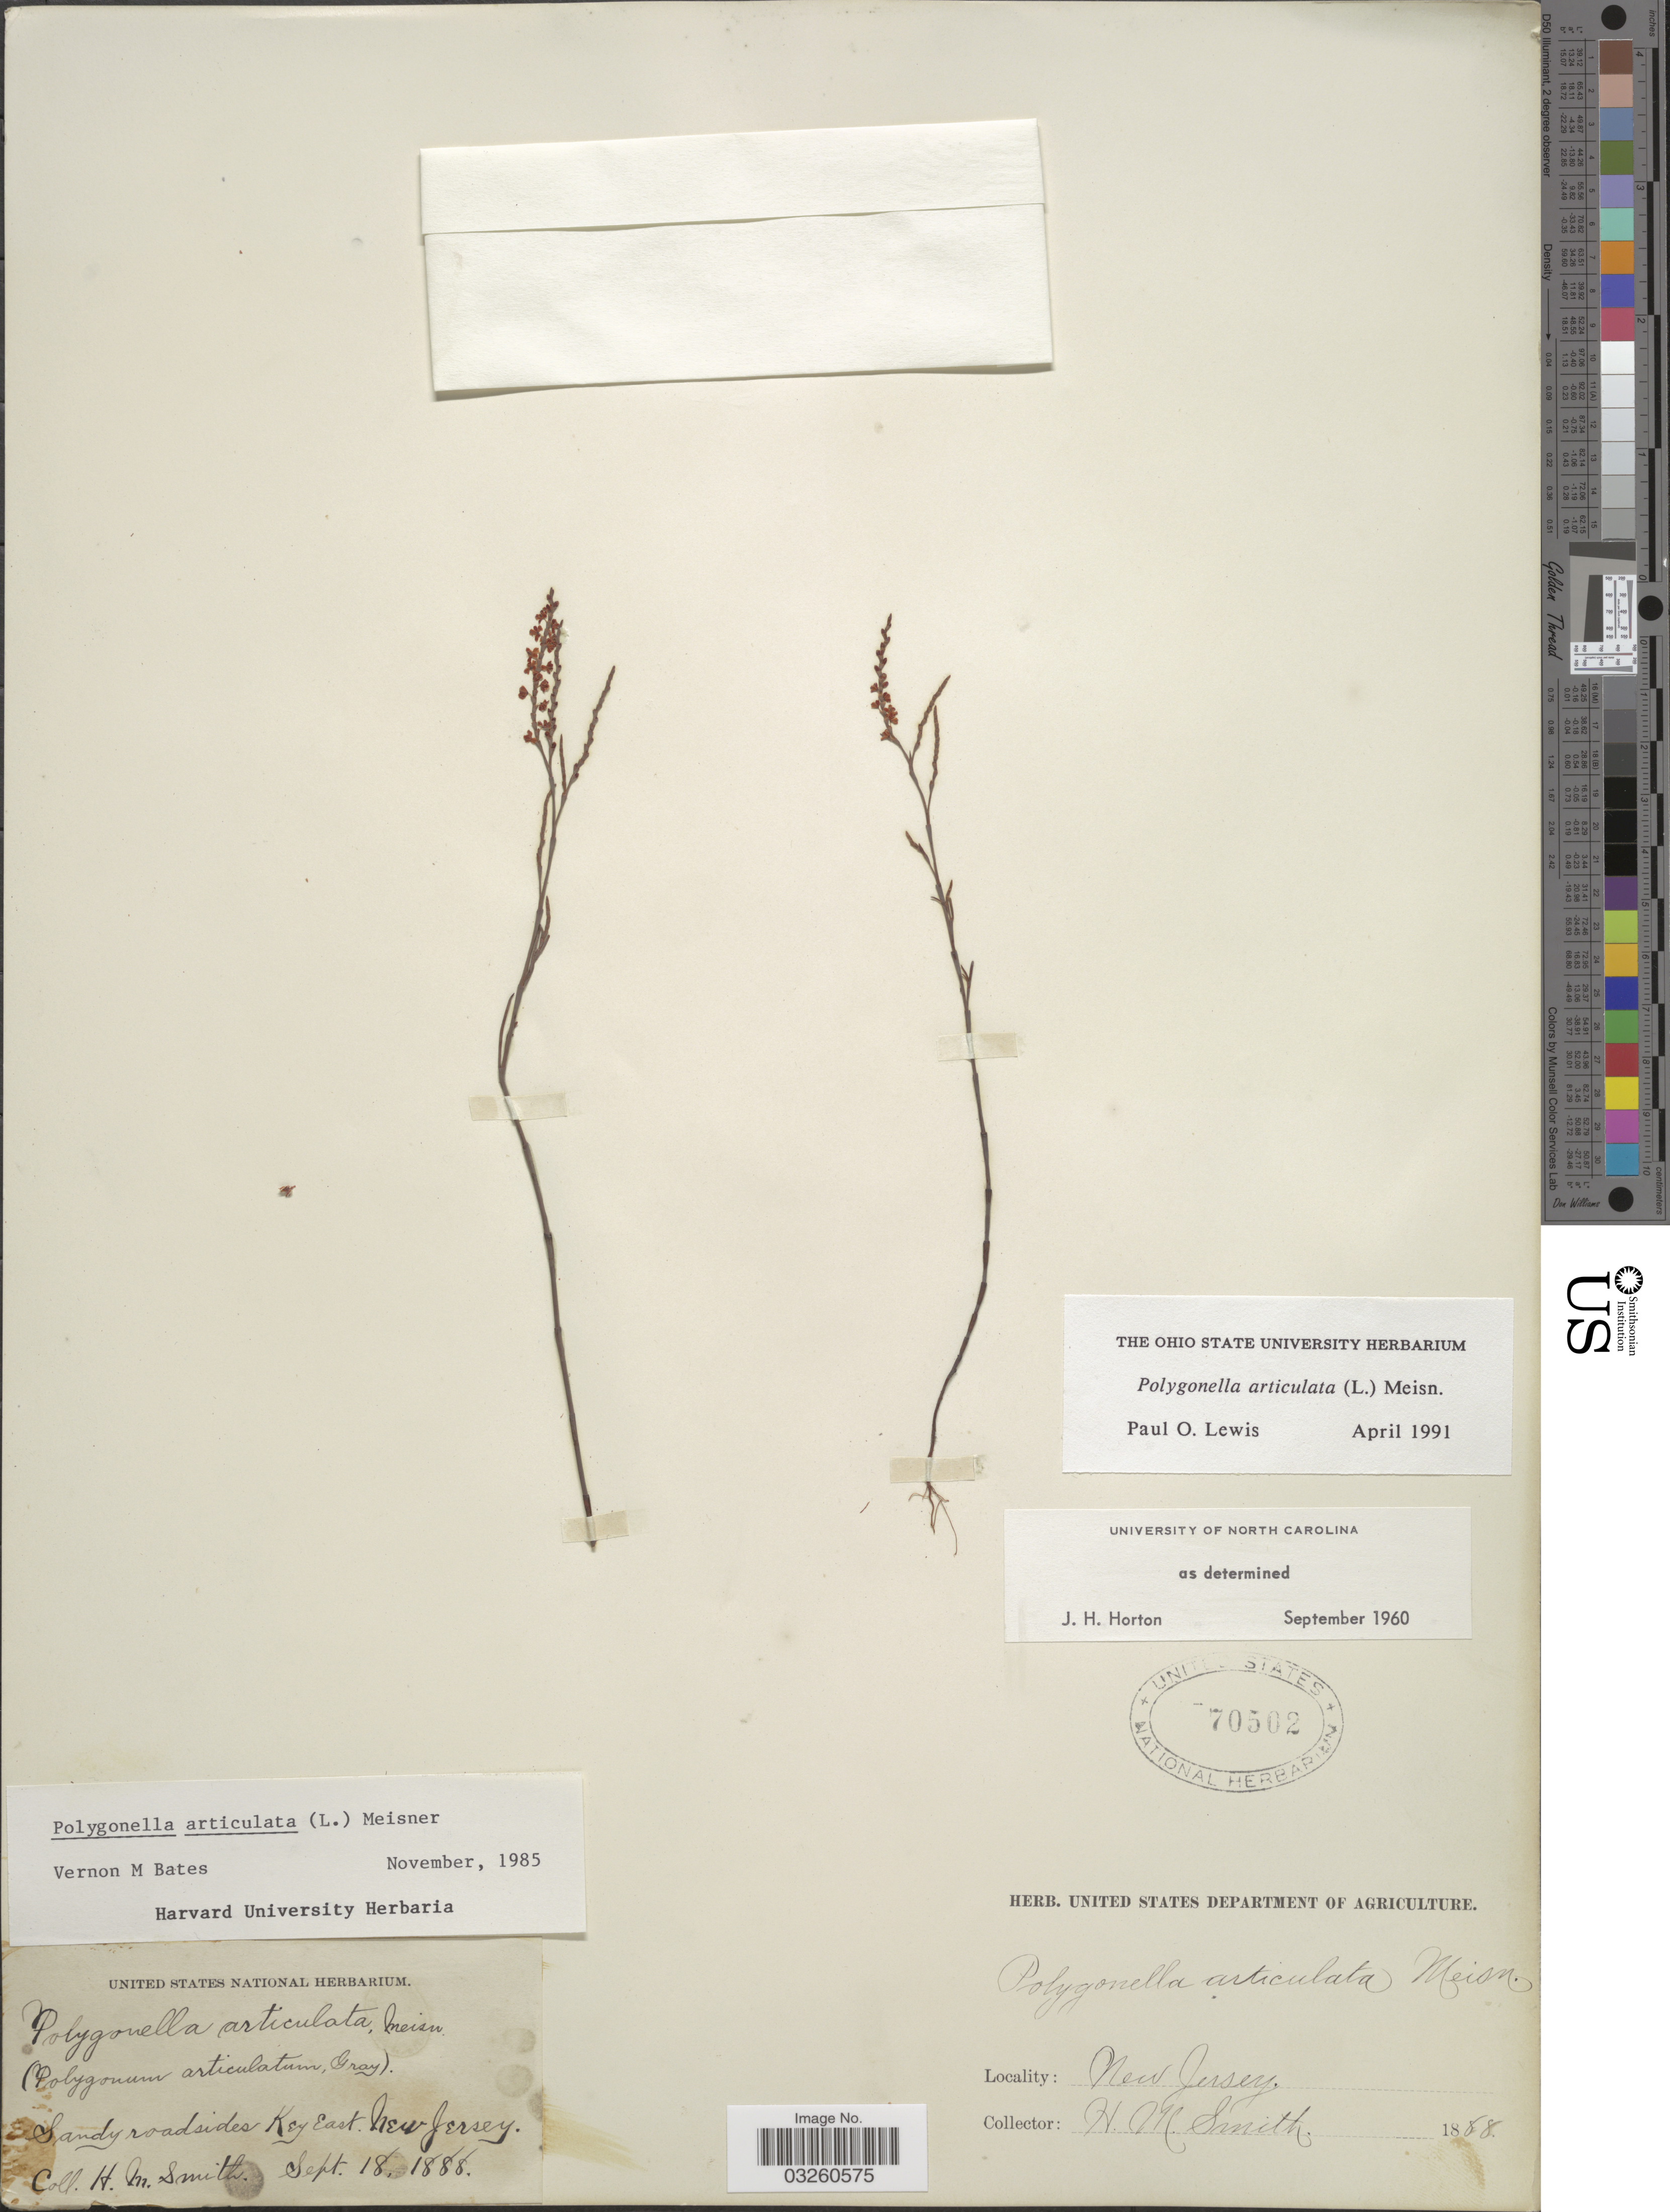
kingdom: Plantae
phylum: Tracheophyta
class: Magnoliopsida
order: Caryophyllales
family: Polygonaceae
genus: Polygonella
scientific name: Polygonella articulata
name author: (L.) Meisn.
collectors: H. M. Smith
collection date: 1888-09-18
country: United States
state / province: New Jersey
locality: Sandy roadsides Key East.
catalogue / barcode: US 70502